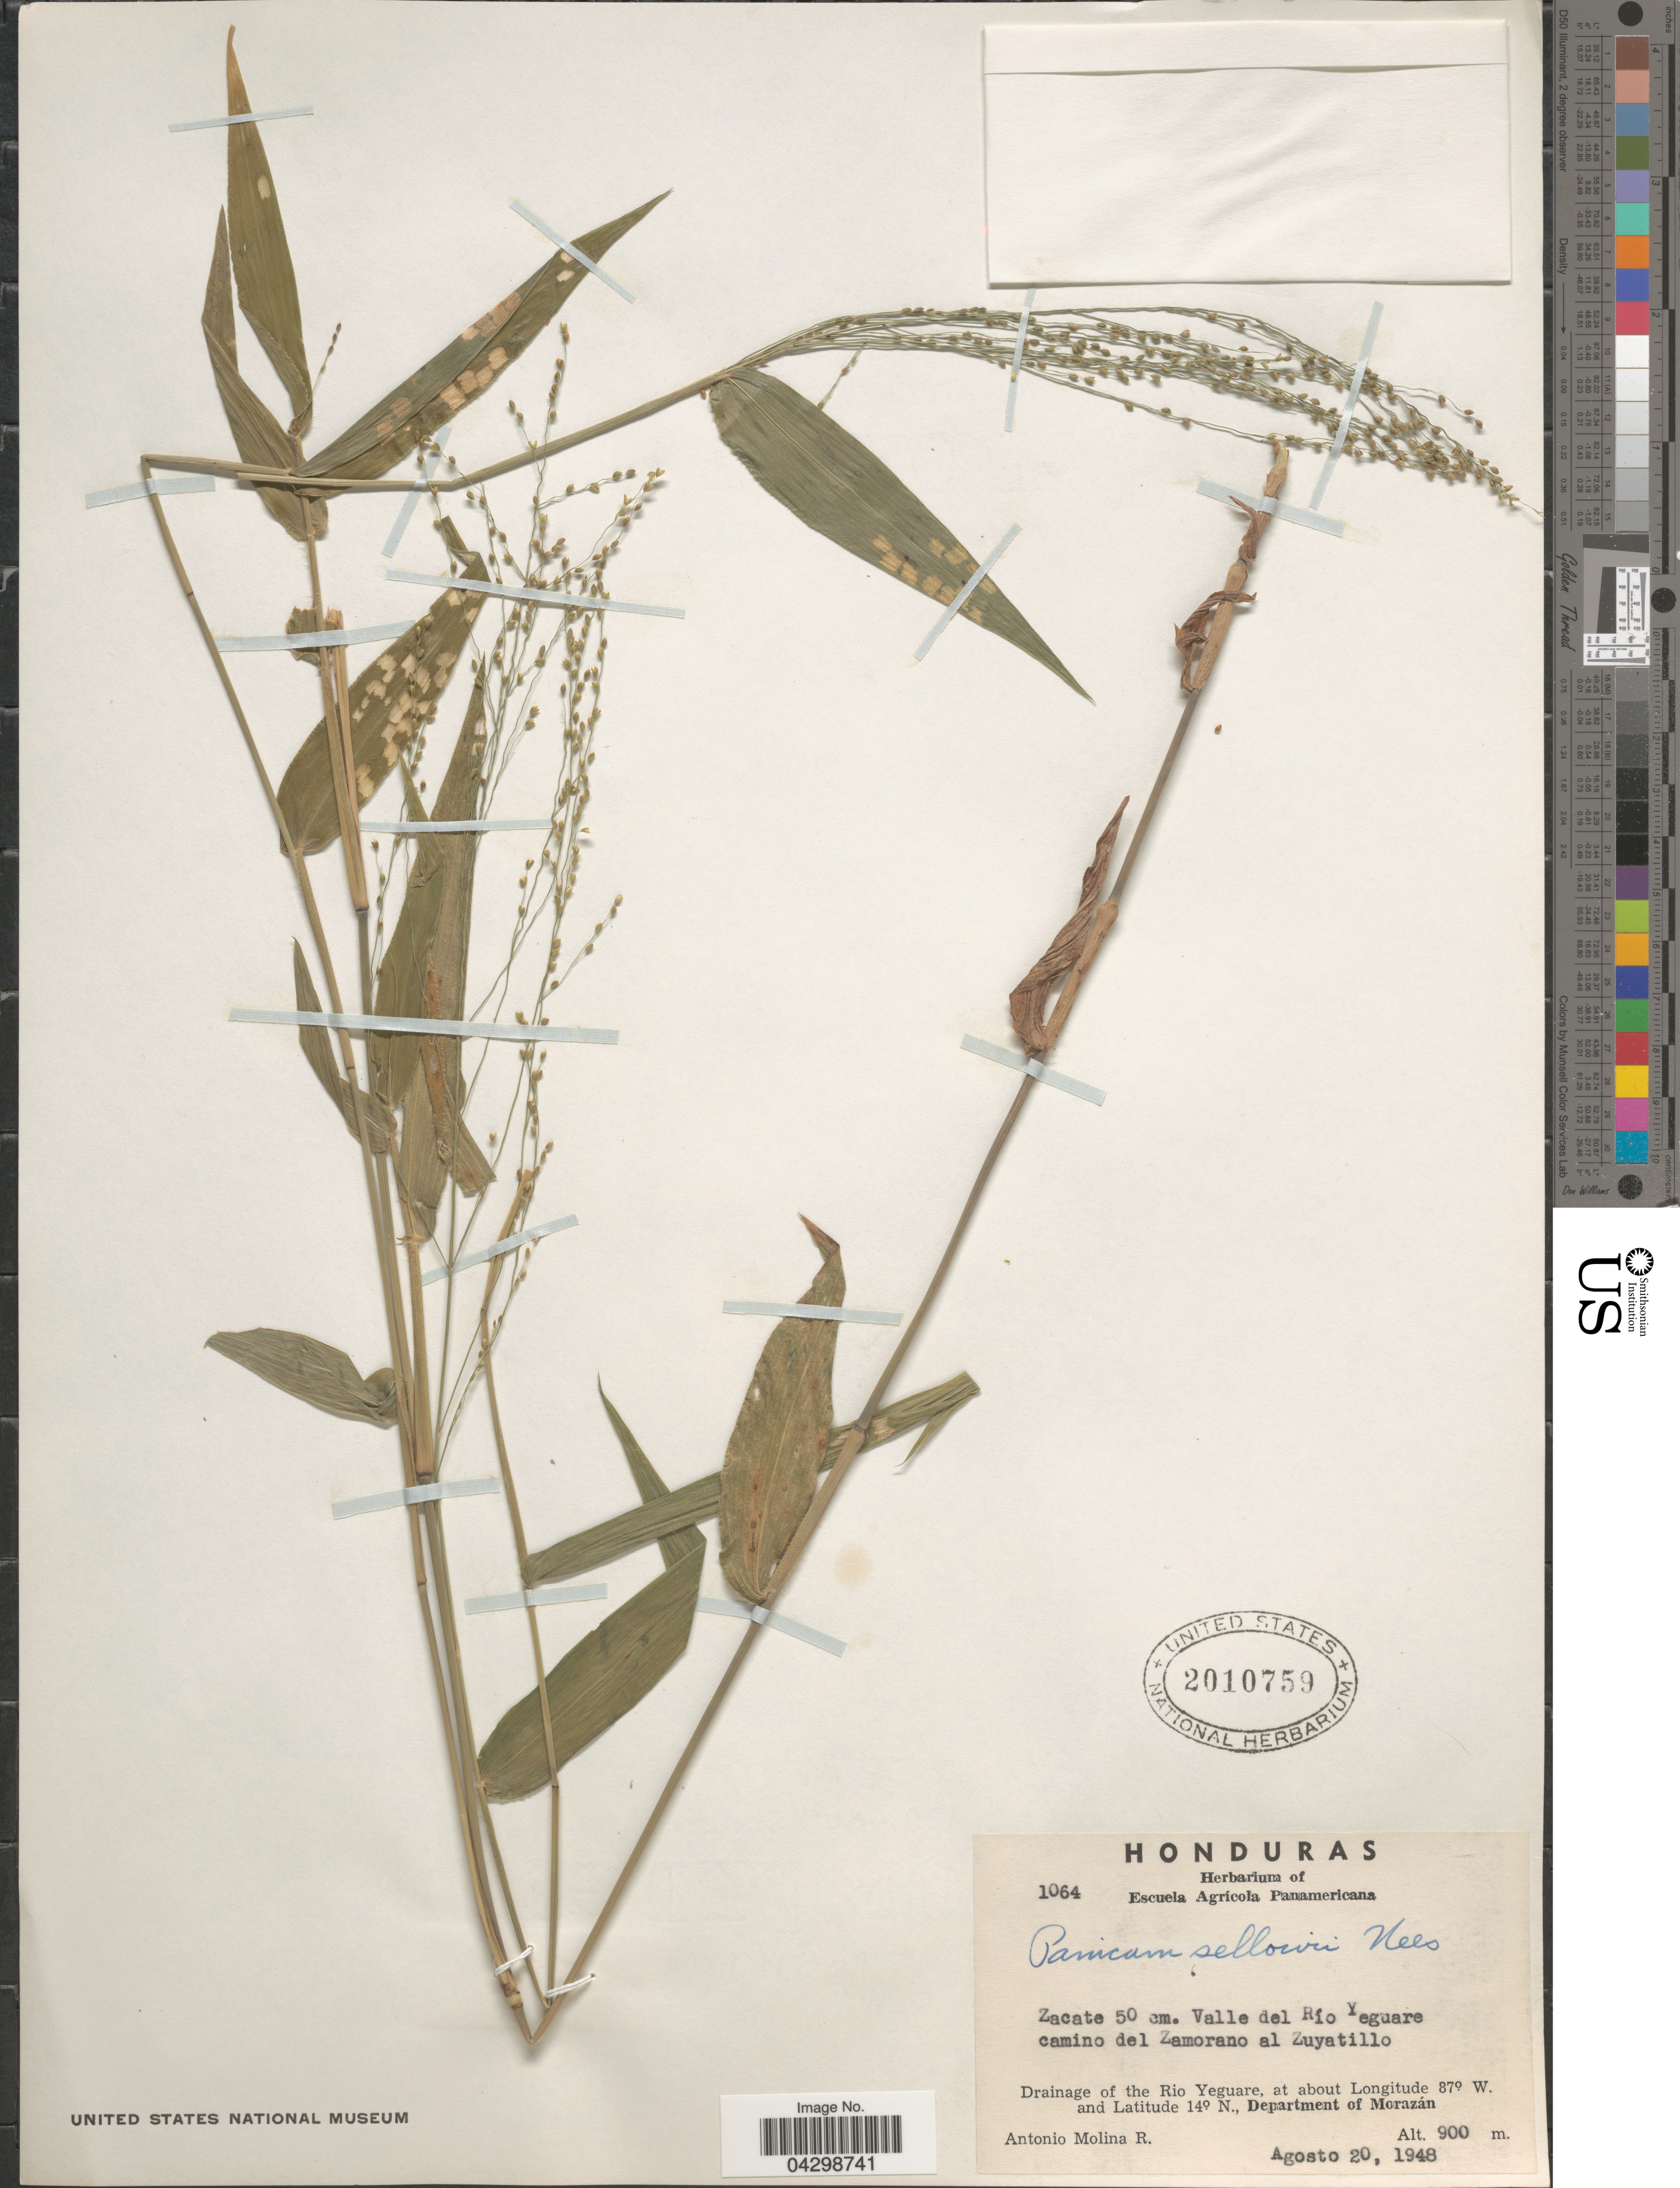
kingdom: Plantae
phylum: Tracheophyta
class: Liliopsida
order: Poales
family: Poaceae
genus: Panicum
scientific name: Panicum sellowii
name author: Nees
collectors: A. Molina R.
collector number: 1064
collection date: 1948-08-20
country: Honduras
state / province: Fco. Morazán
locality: Valle del Río Yeguare camino del Zamorano al Zuyatillo. Drainage of the Rio Yeguare, Department of Morazán.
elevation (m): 900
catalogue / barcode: US 2010759